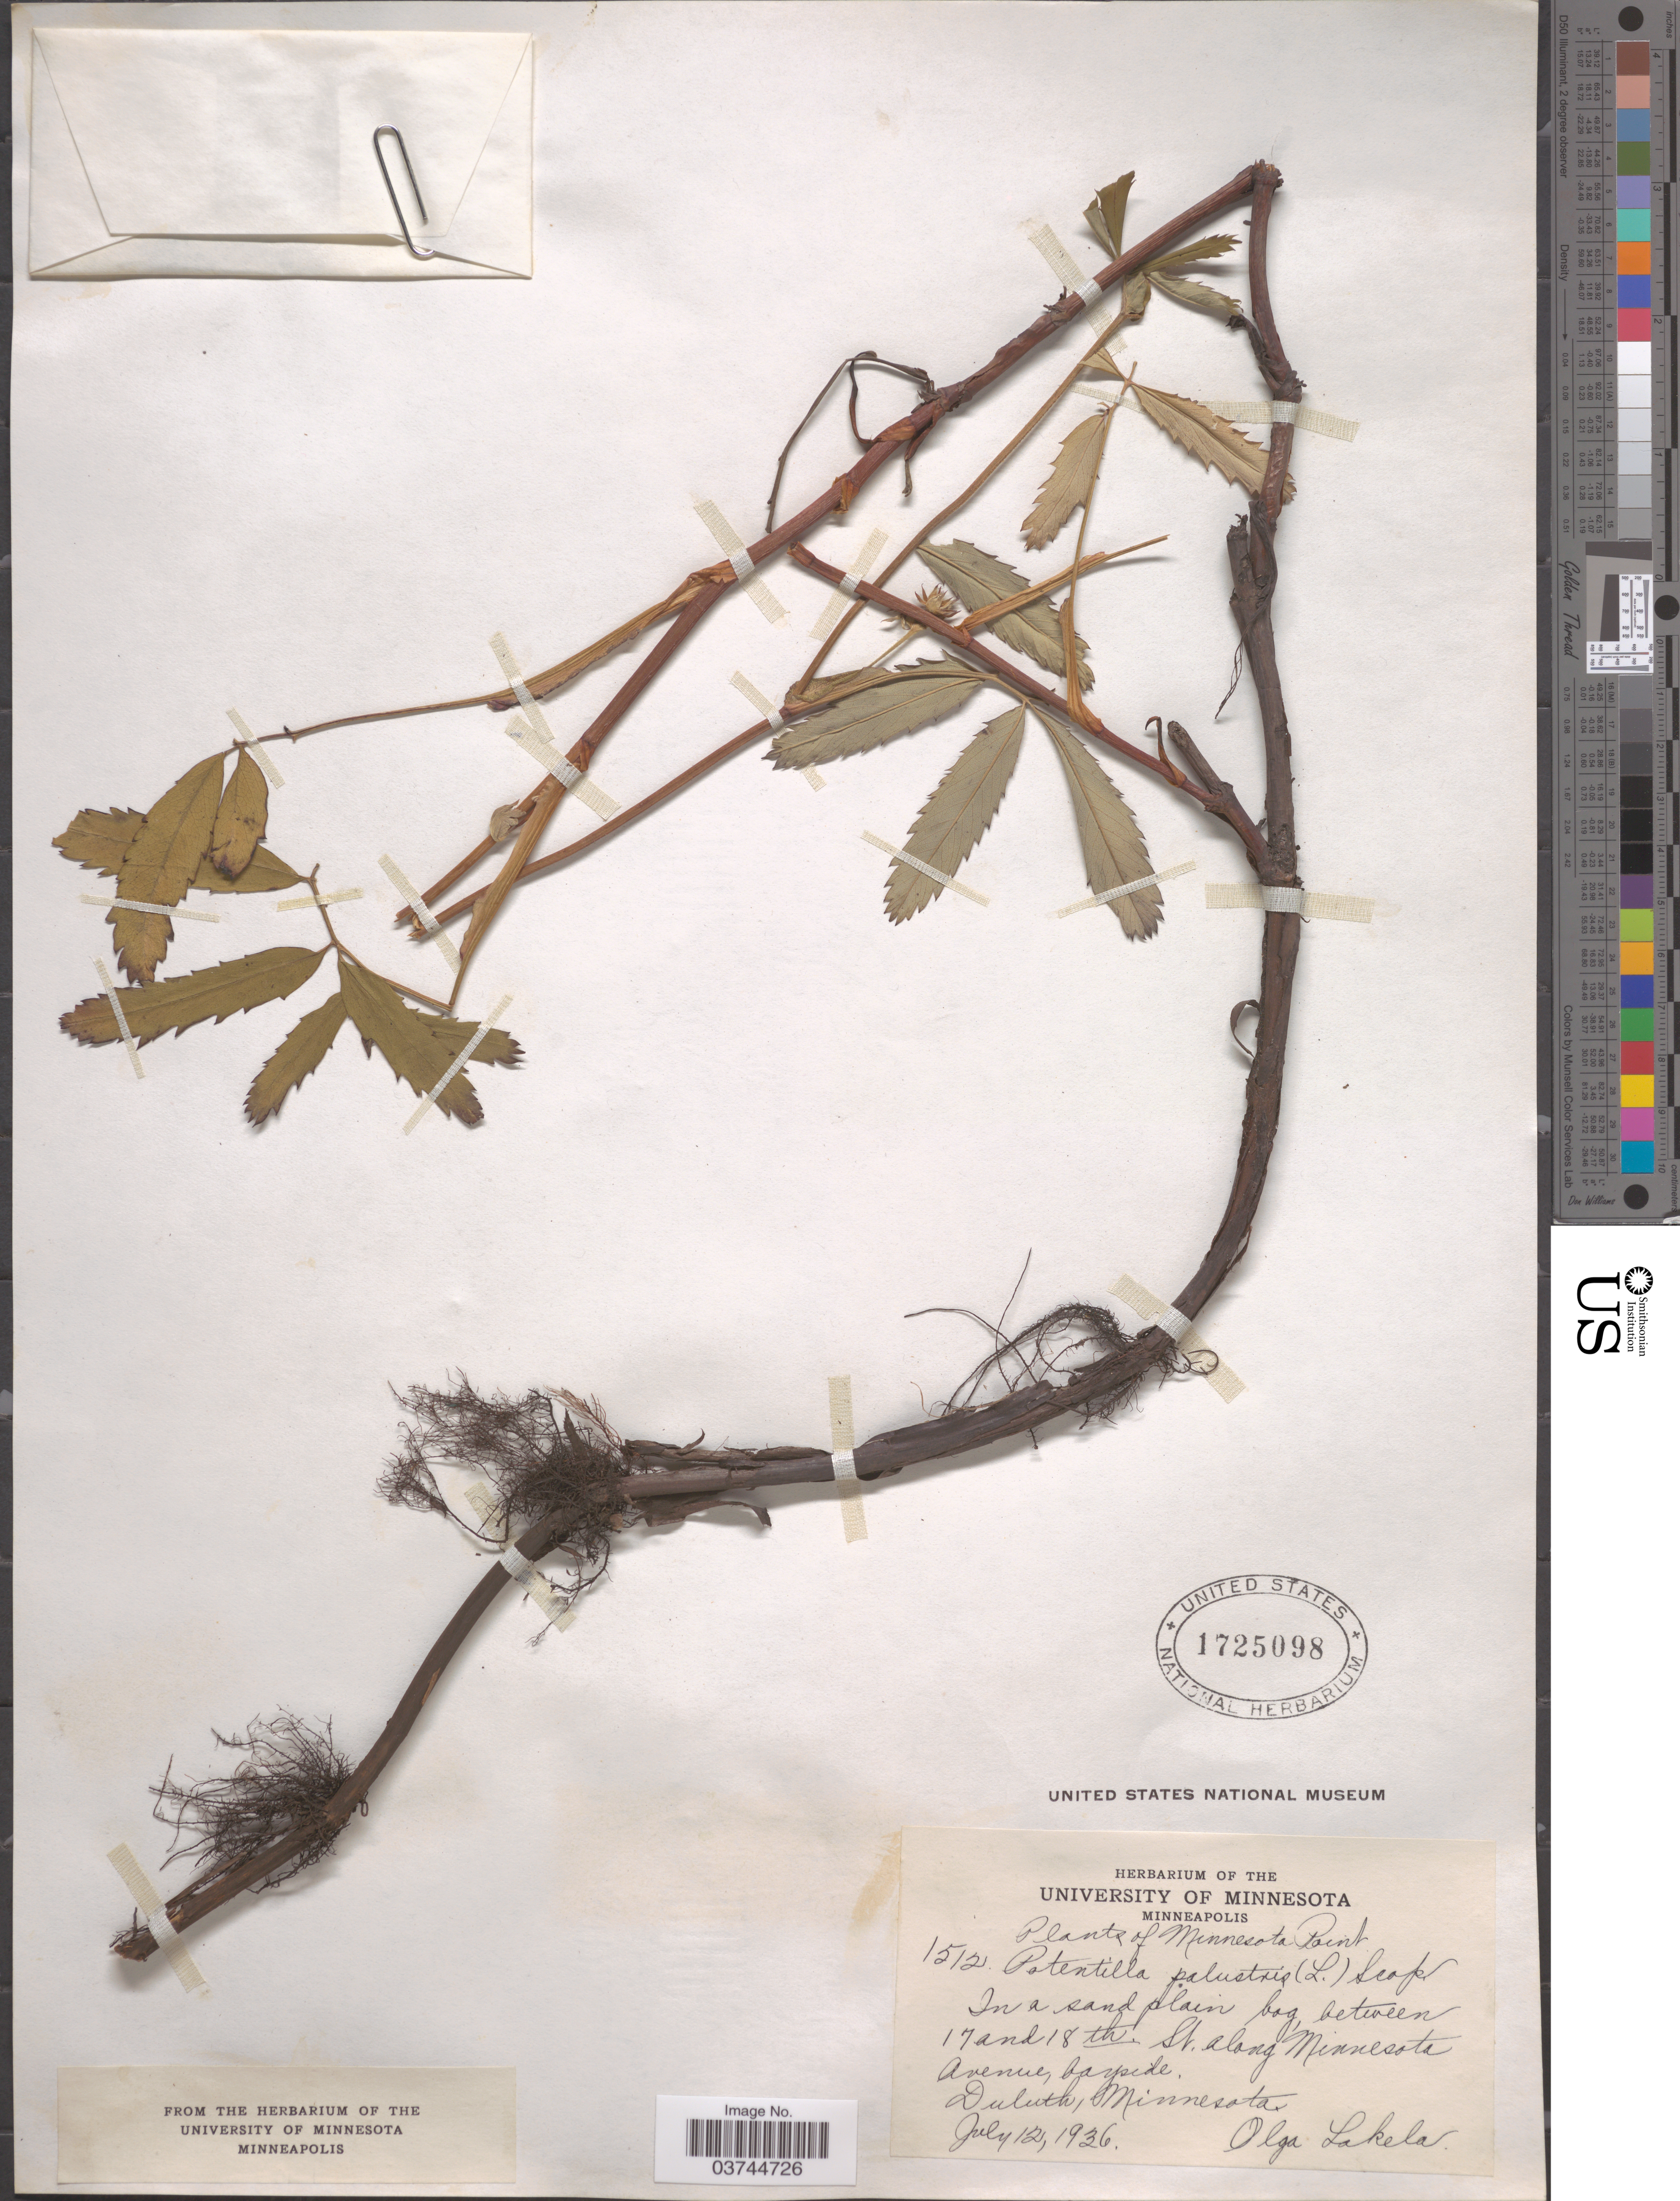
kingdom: Plantae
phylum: Tracheophyta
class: Magnoliopsida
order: Rosales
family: Rosaceae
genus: Comarum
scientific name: Comarum palustre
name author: L.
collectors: O. K. Lakela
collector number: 1512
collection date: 1936-07-12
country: United States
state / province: Minnesota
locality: In a sand plain bog, between 17 and 18th St. along Minnesota Avenue, bayside. Duluth.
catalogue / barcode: US 1725098